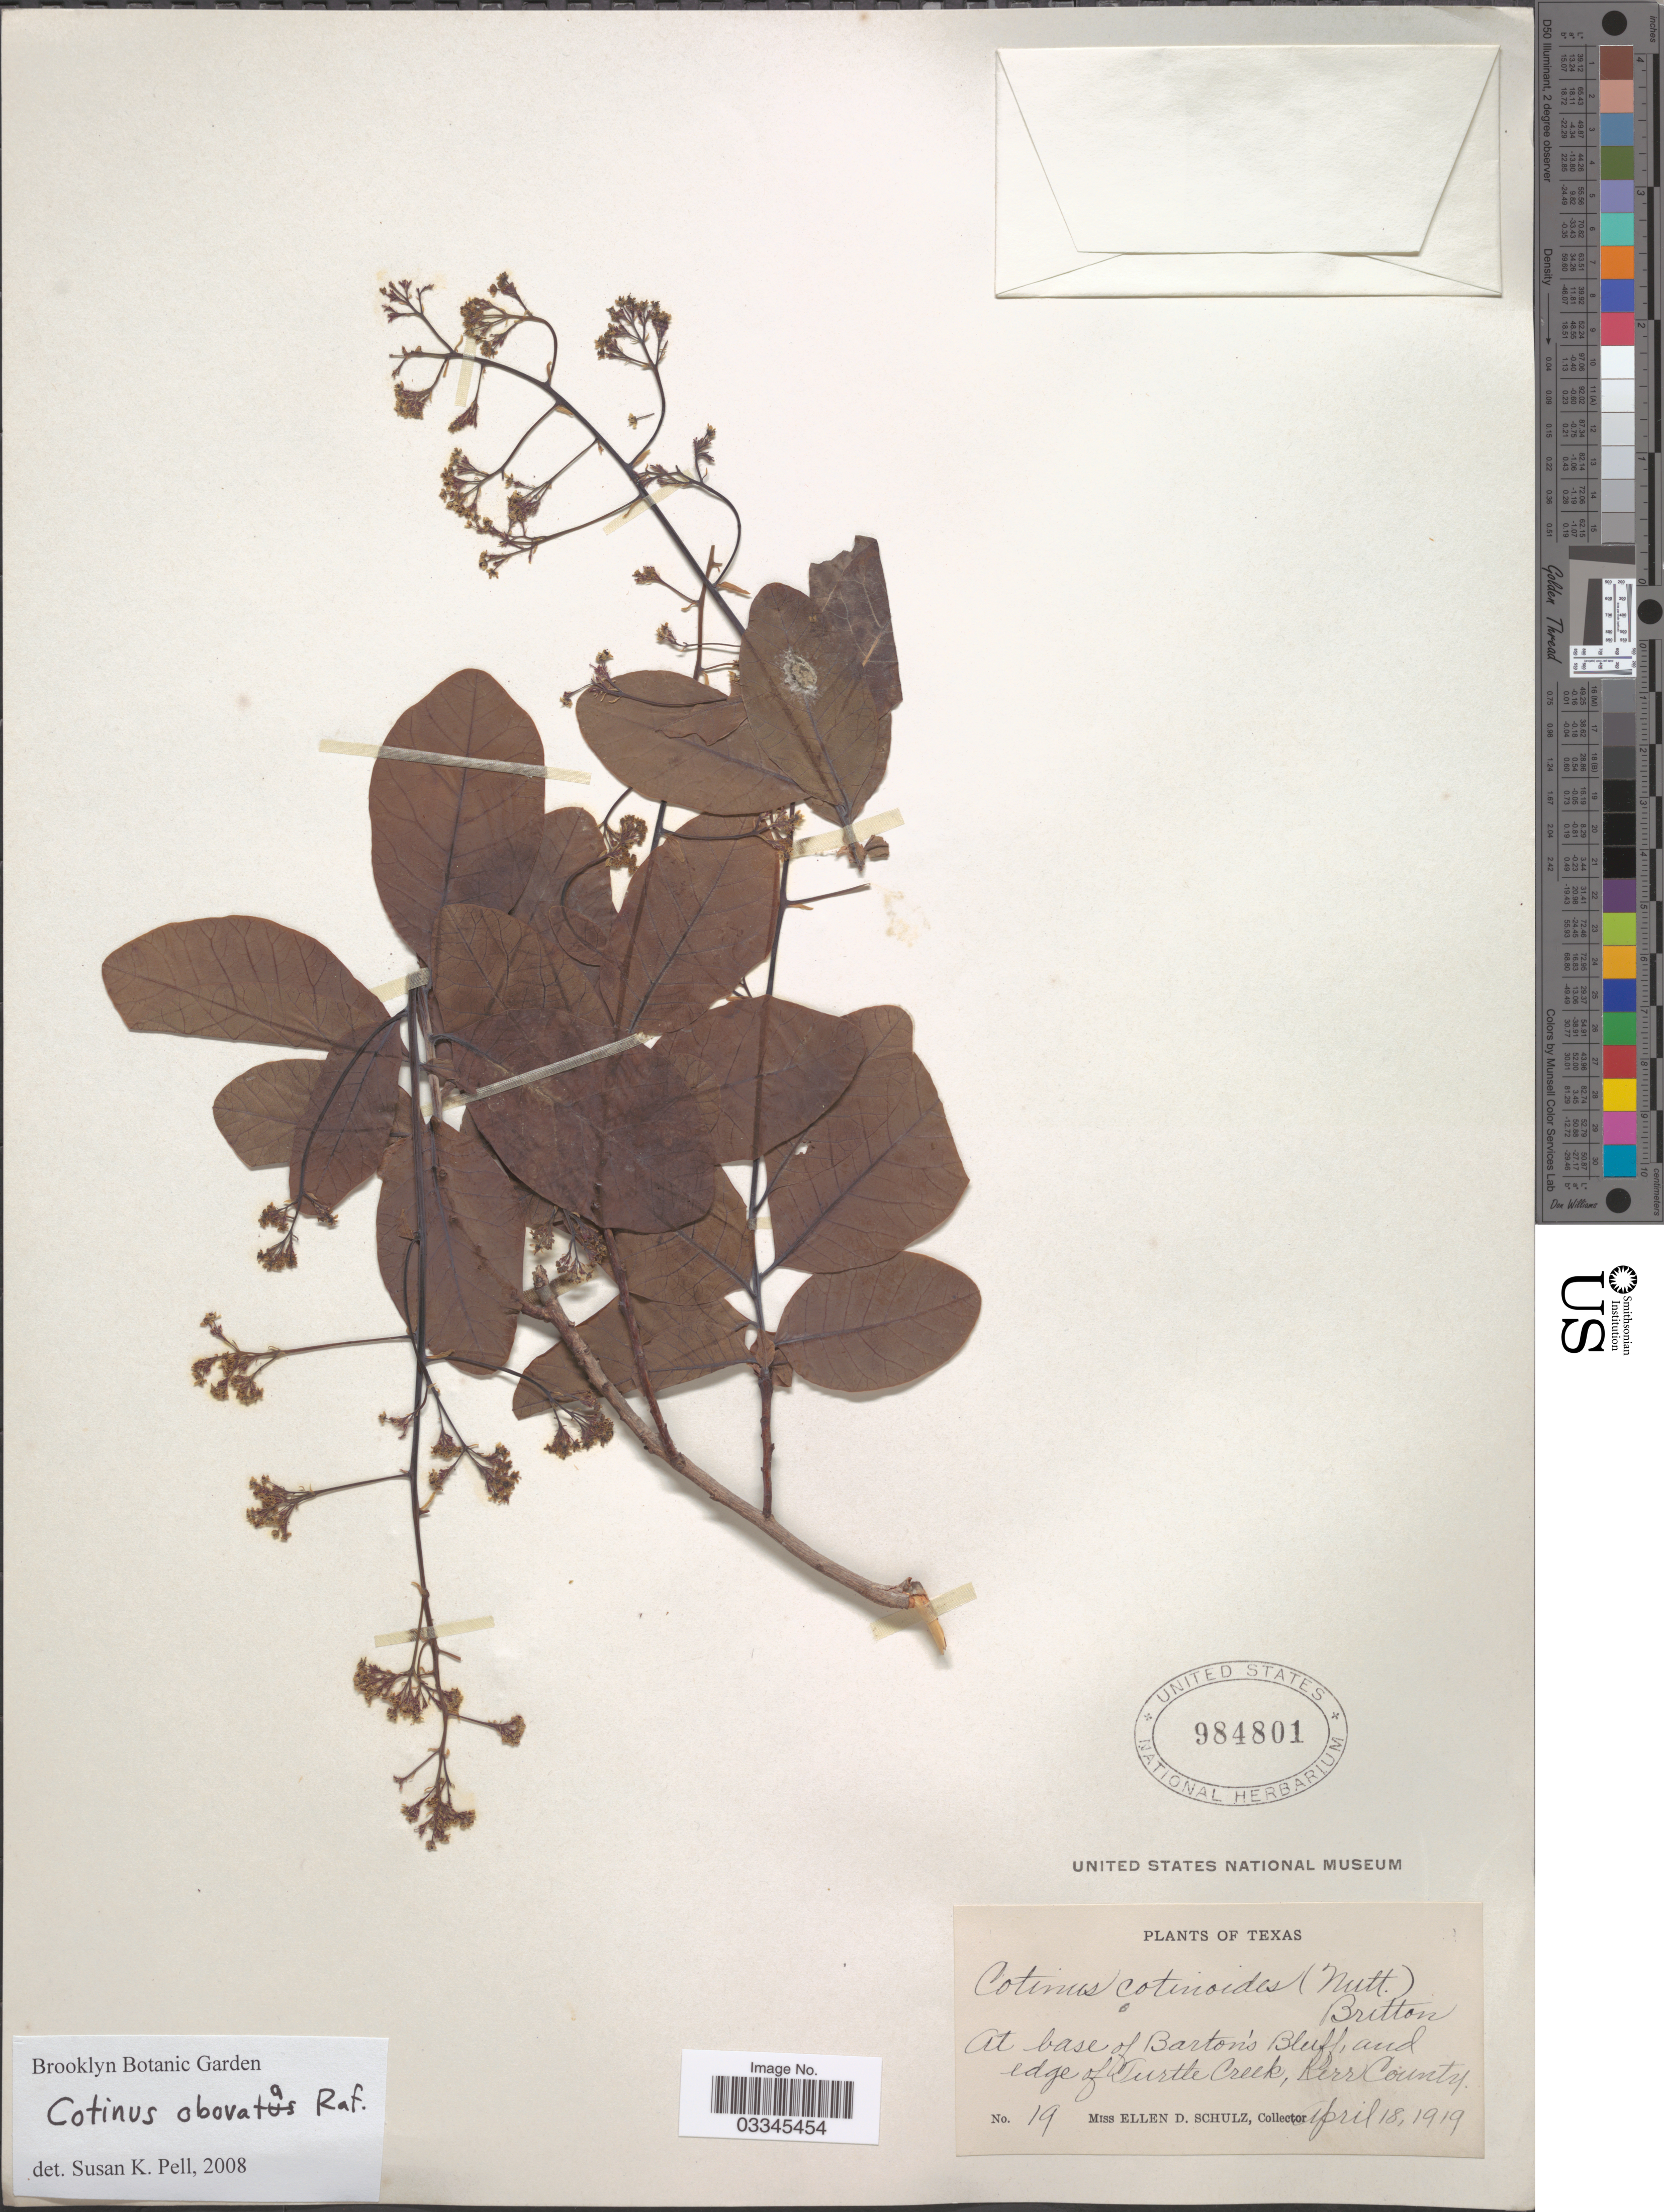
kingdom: Plantae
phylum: Tracheophyta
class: Magnoliopsida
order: Sapindales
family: Anacardiaceae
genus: Cotinus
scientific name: Cotinus obovatus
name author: Raf.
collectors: E. D. Schulz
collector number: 19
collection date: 1919-04-18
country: United States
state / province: Texas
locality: At base of Barton's Bluff, and edge of Turtle Creek, Kerr County.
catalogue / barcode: US 984801